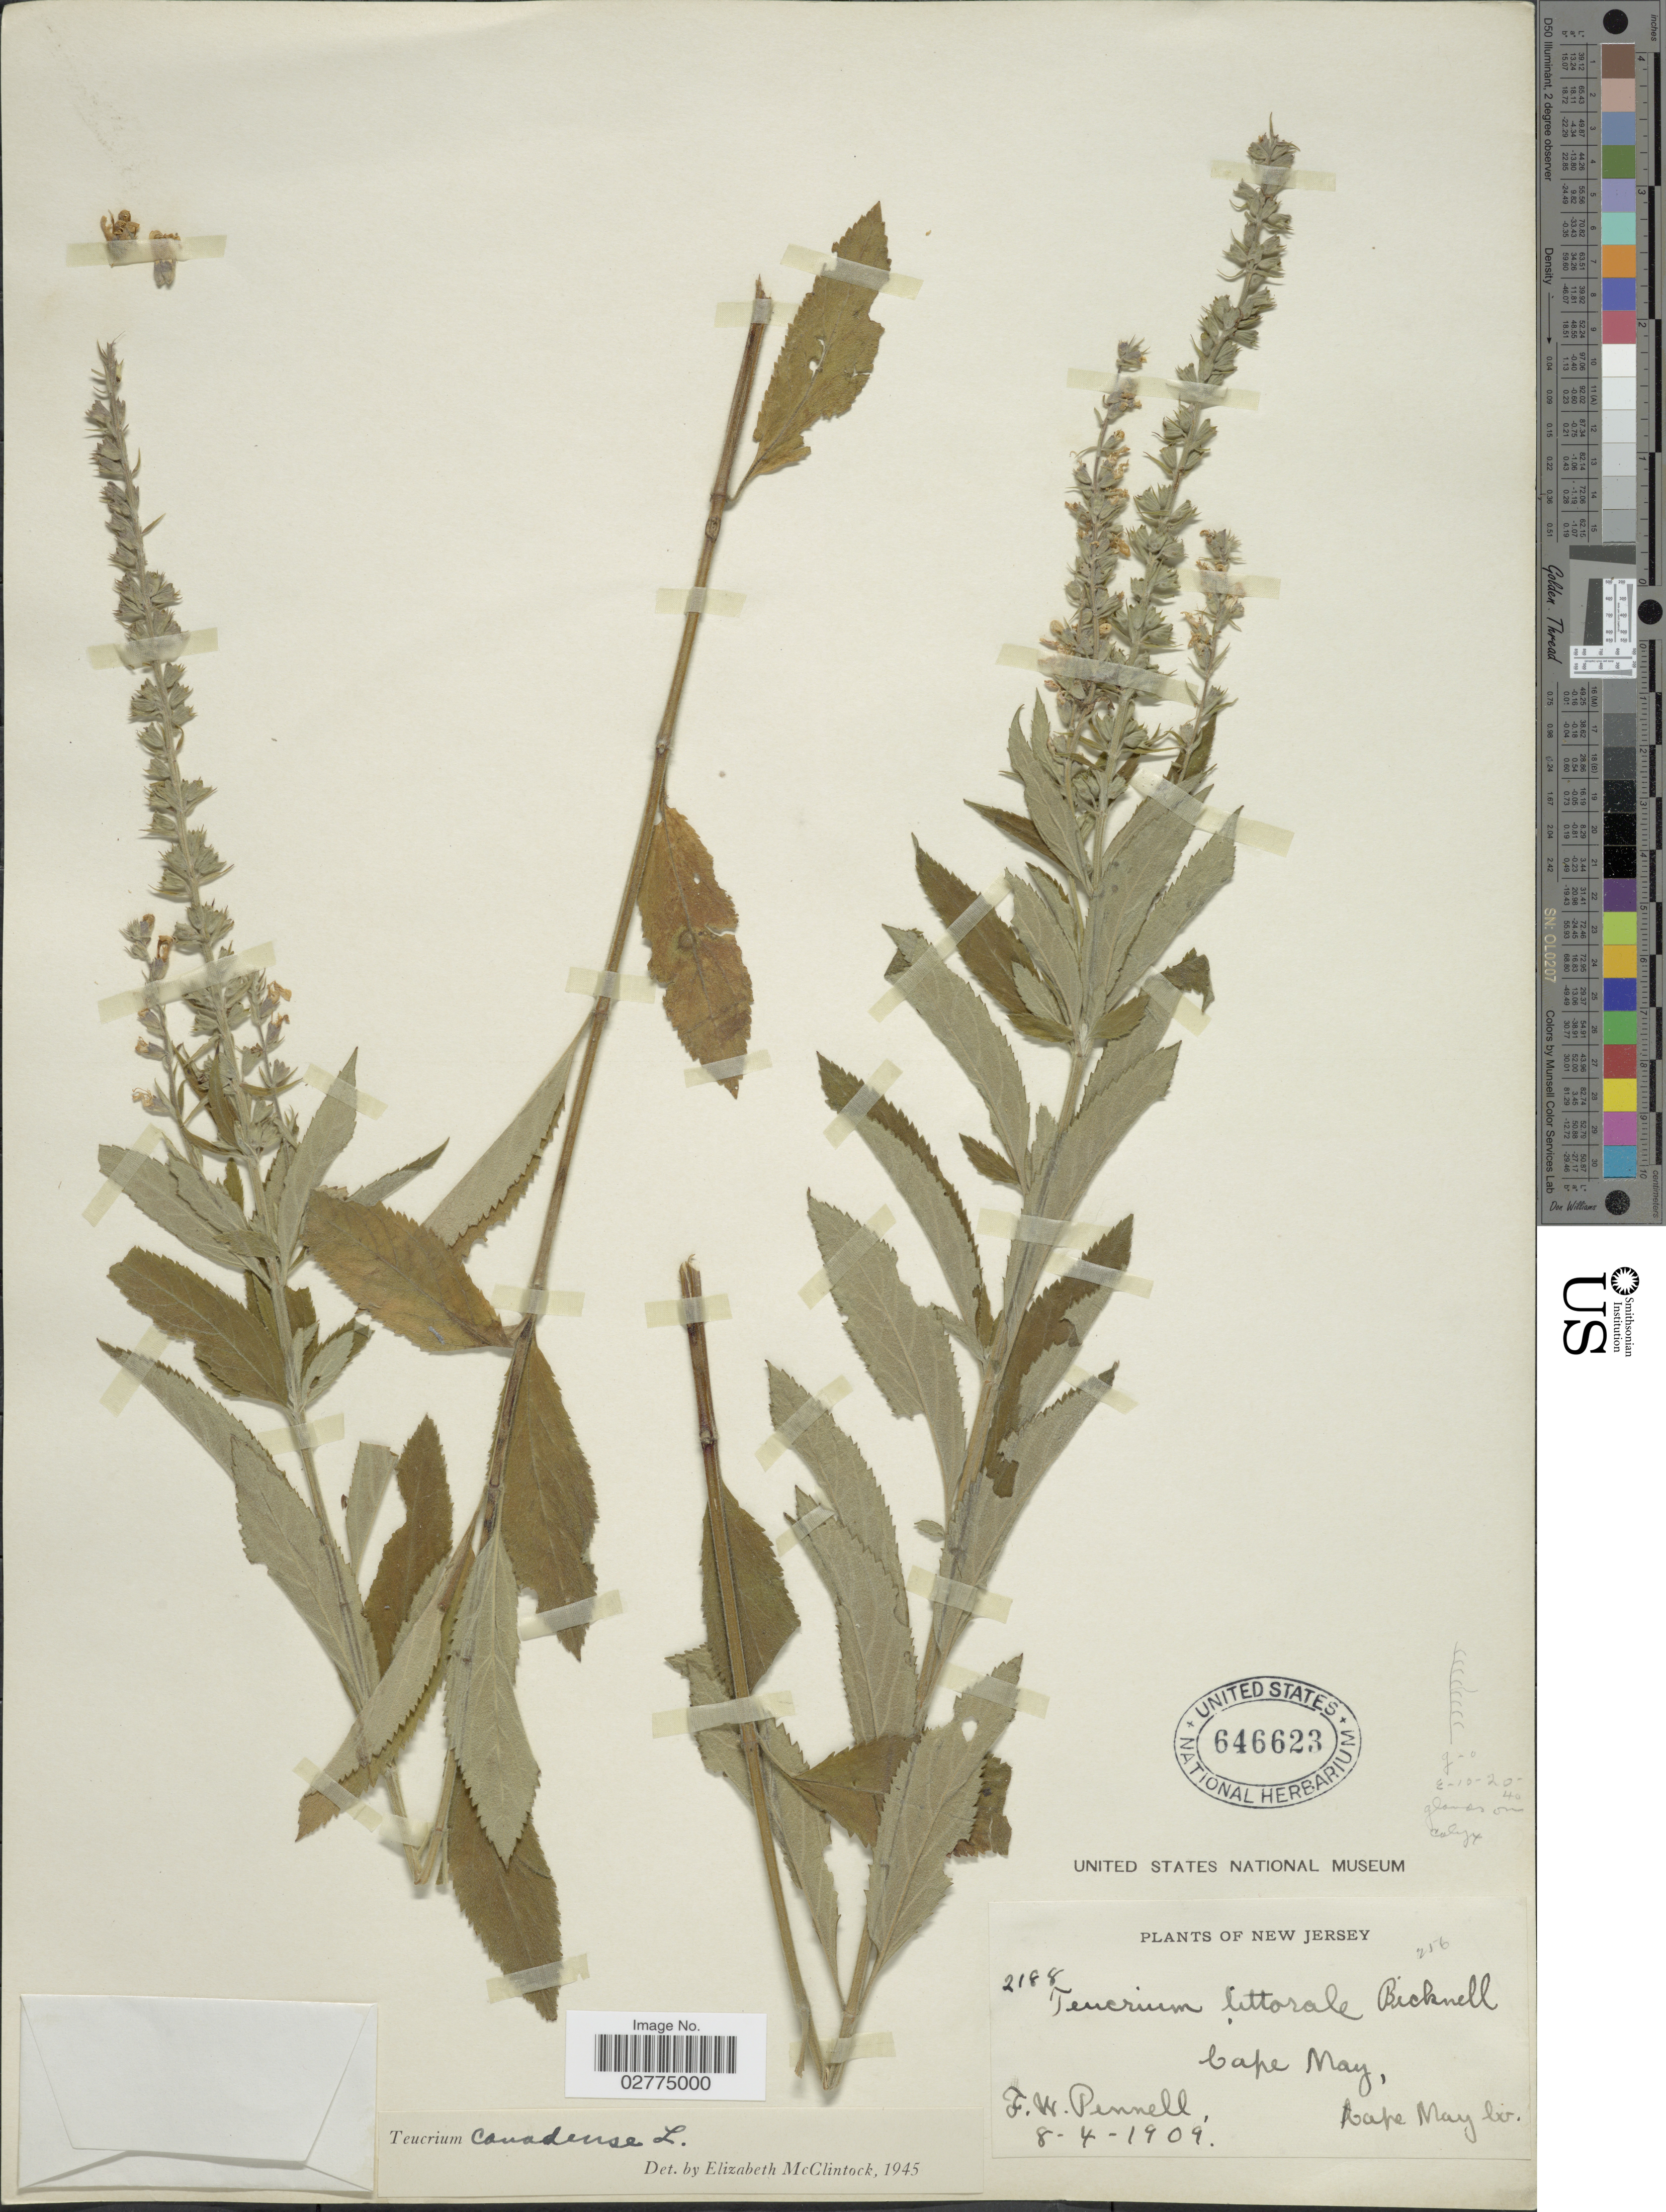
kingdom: Plantae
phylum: Tracheophyta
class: Magnoliopsida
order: Lamiales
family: Lamiaceae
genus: Teucrium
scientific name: Teucrium canadense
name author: L.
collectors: F. W. Pennell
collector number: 2188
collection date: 1909-08-04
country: United States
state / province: New Jersey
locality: Cape May, Cape May Co.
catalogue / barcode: US 646623